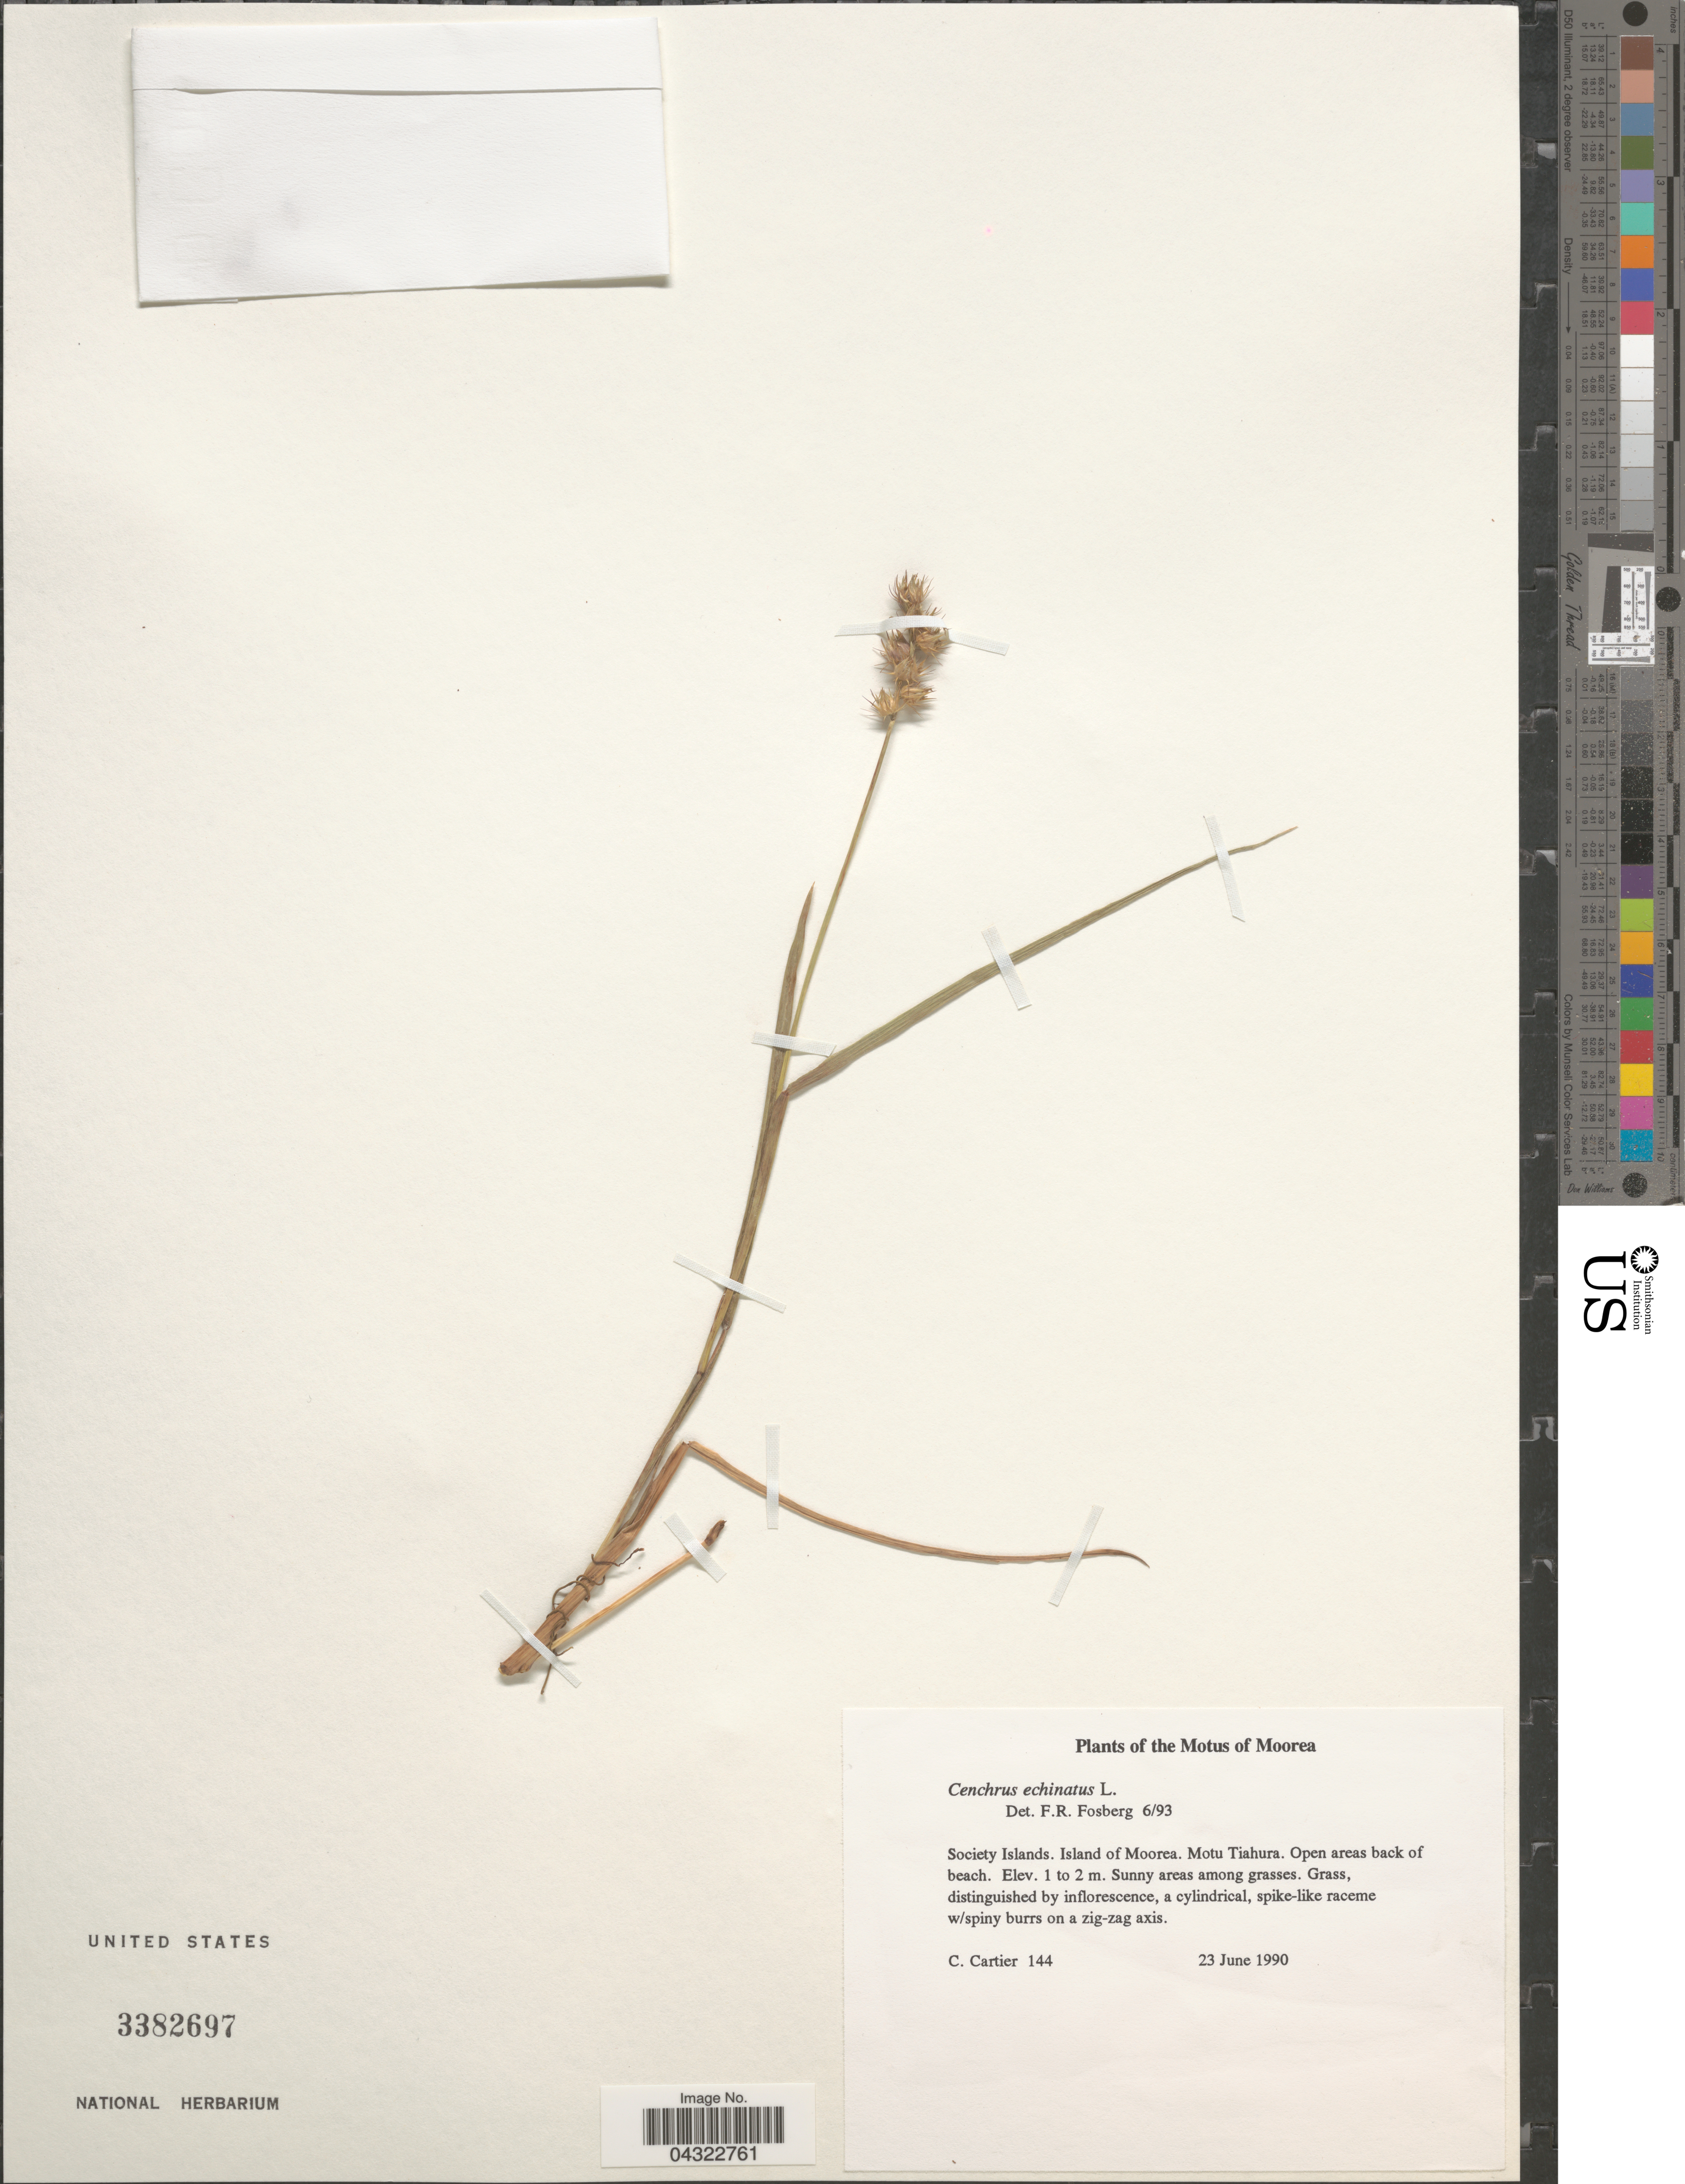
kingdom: Plantae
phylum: Tracheophyta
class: Liliopsida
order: Poales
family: Poaceae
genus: Cenchrus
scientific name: Cenchrus echinatus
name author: L.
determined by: Fosberg, F. R.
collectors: C. Cartier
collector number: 144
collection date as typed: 23 Jun 1990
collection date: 1990-06-23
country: French Polynesia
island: Moorea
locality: Open areas back of beach, Tiahura [Society Is.]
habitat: Sunny areas among grasses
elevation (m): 1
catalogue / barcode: US 3382697